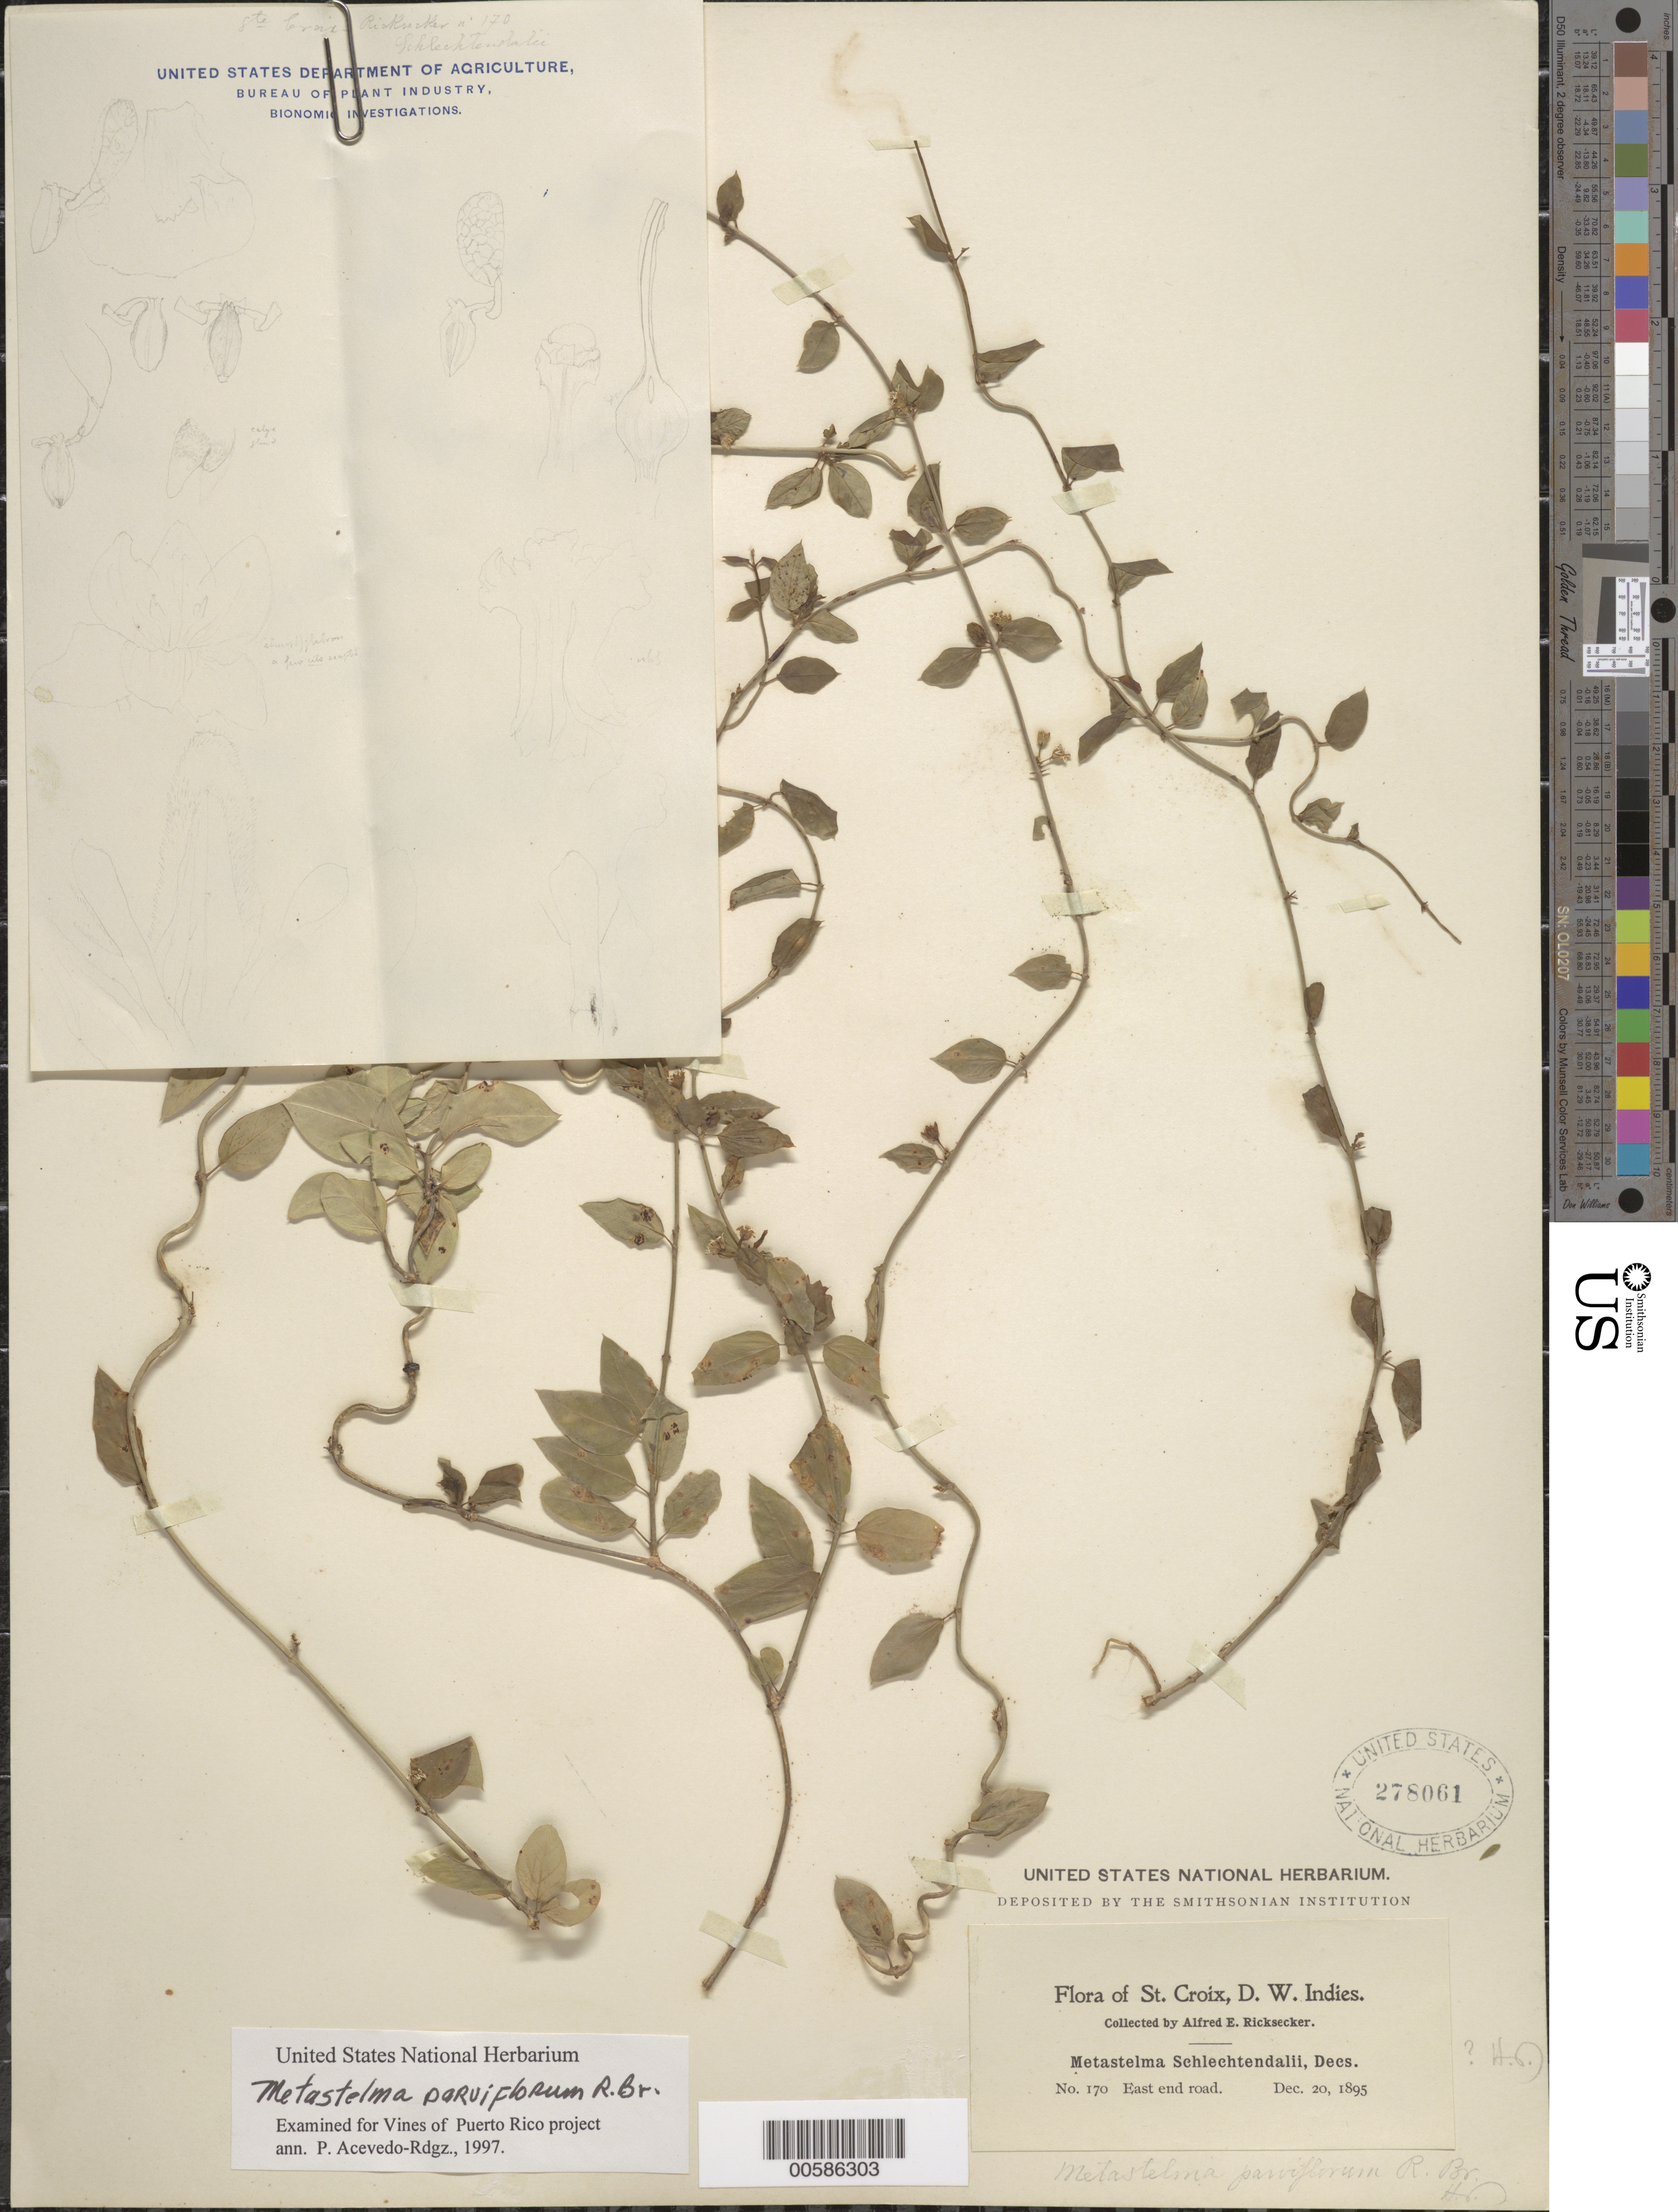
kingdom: Plantae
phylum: Tracheophyta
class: Magnoliopsida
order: Gentianales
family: Apocynaceae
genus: Metastelma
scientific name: Metastelma parviflorum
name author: (Sw.) Schult.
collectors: A. E. Ricksecker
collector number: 170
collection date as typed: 20 Dec 1895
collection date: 1895-12-20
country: U.S. Virgin Islands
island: St. Croix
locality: East End Road.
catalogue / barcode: US 278061